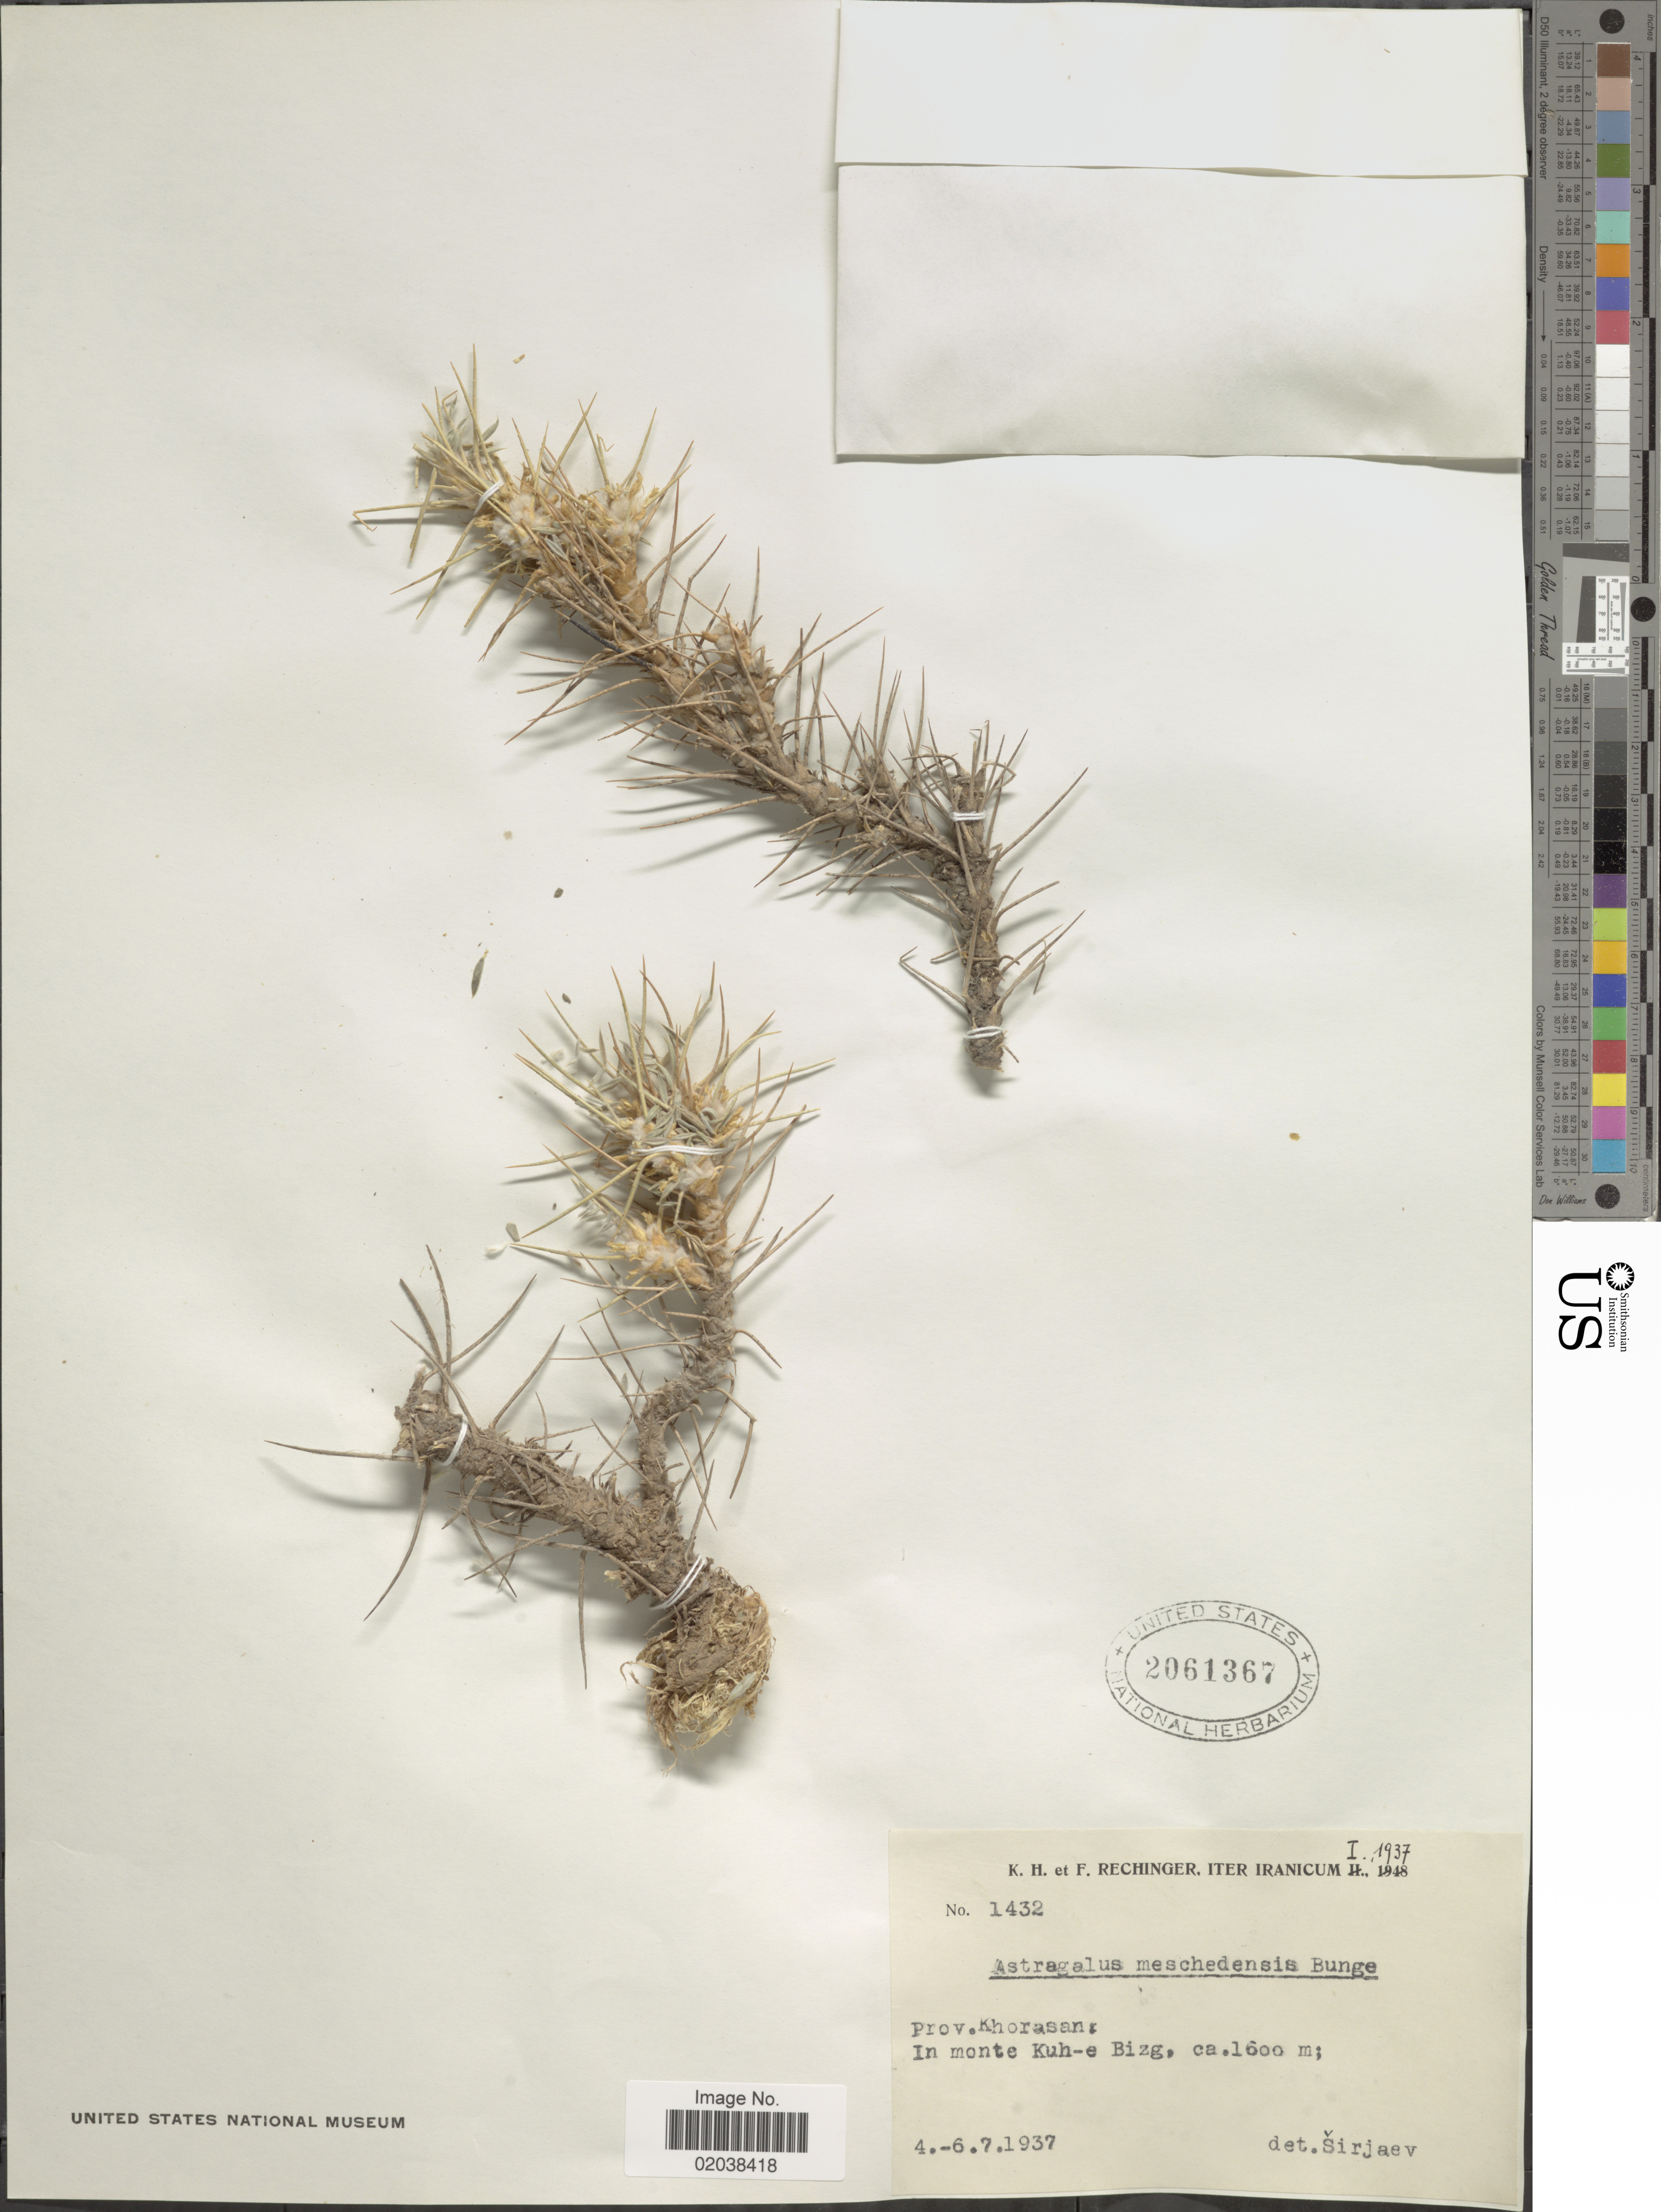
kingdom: Plantae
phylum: Tracheophyta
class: Magnoliopsida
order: Fabales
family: Fabaceae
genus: Astragalus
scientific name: Astragalus meschedensis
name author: Bunge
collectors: K. H. Rechinger & F. Rechinger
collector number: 1432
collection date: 1937-07-04/1937-07-06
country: Iran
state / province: Khorasan [obsolete]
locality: Iranicum. Prov. Khorasan: In monte Kuh-e Bizg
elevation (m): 1600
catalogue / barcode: US 2061367